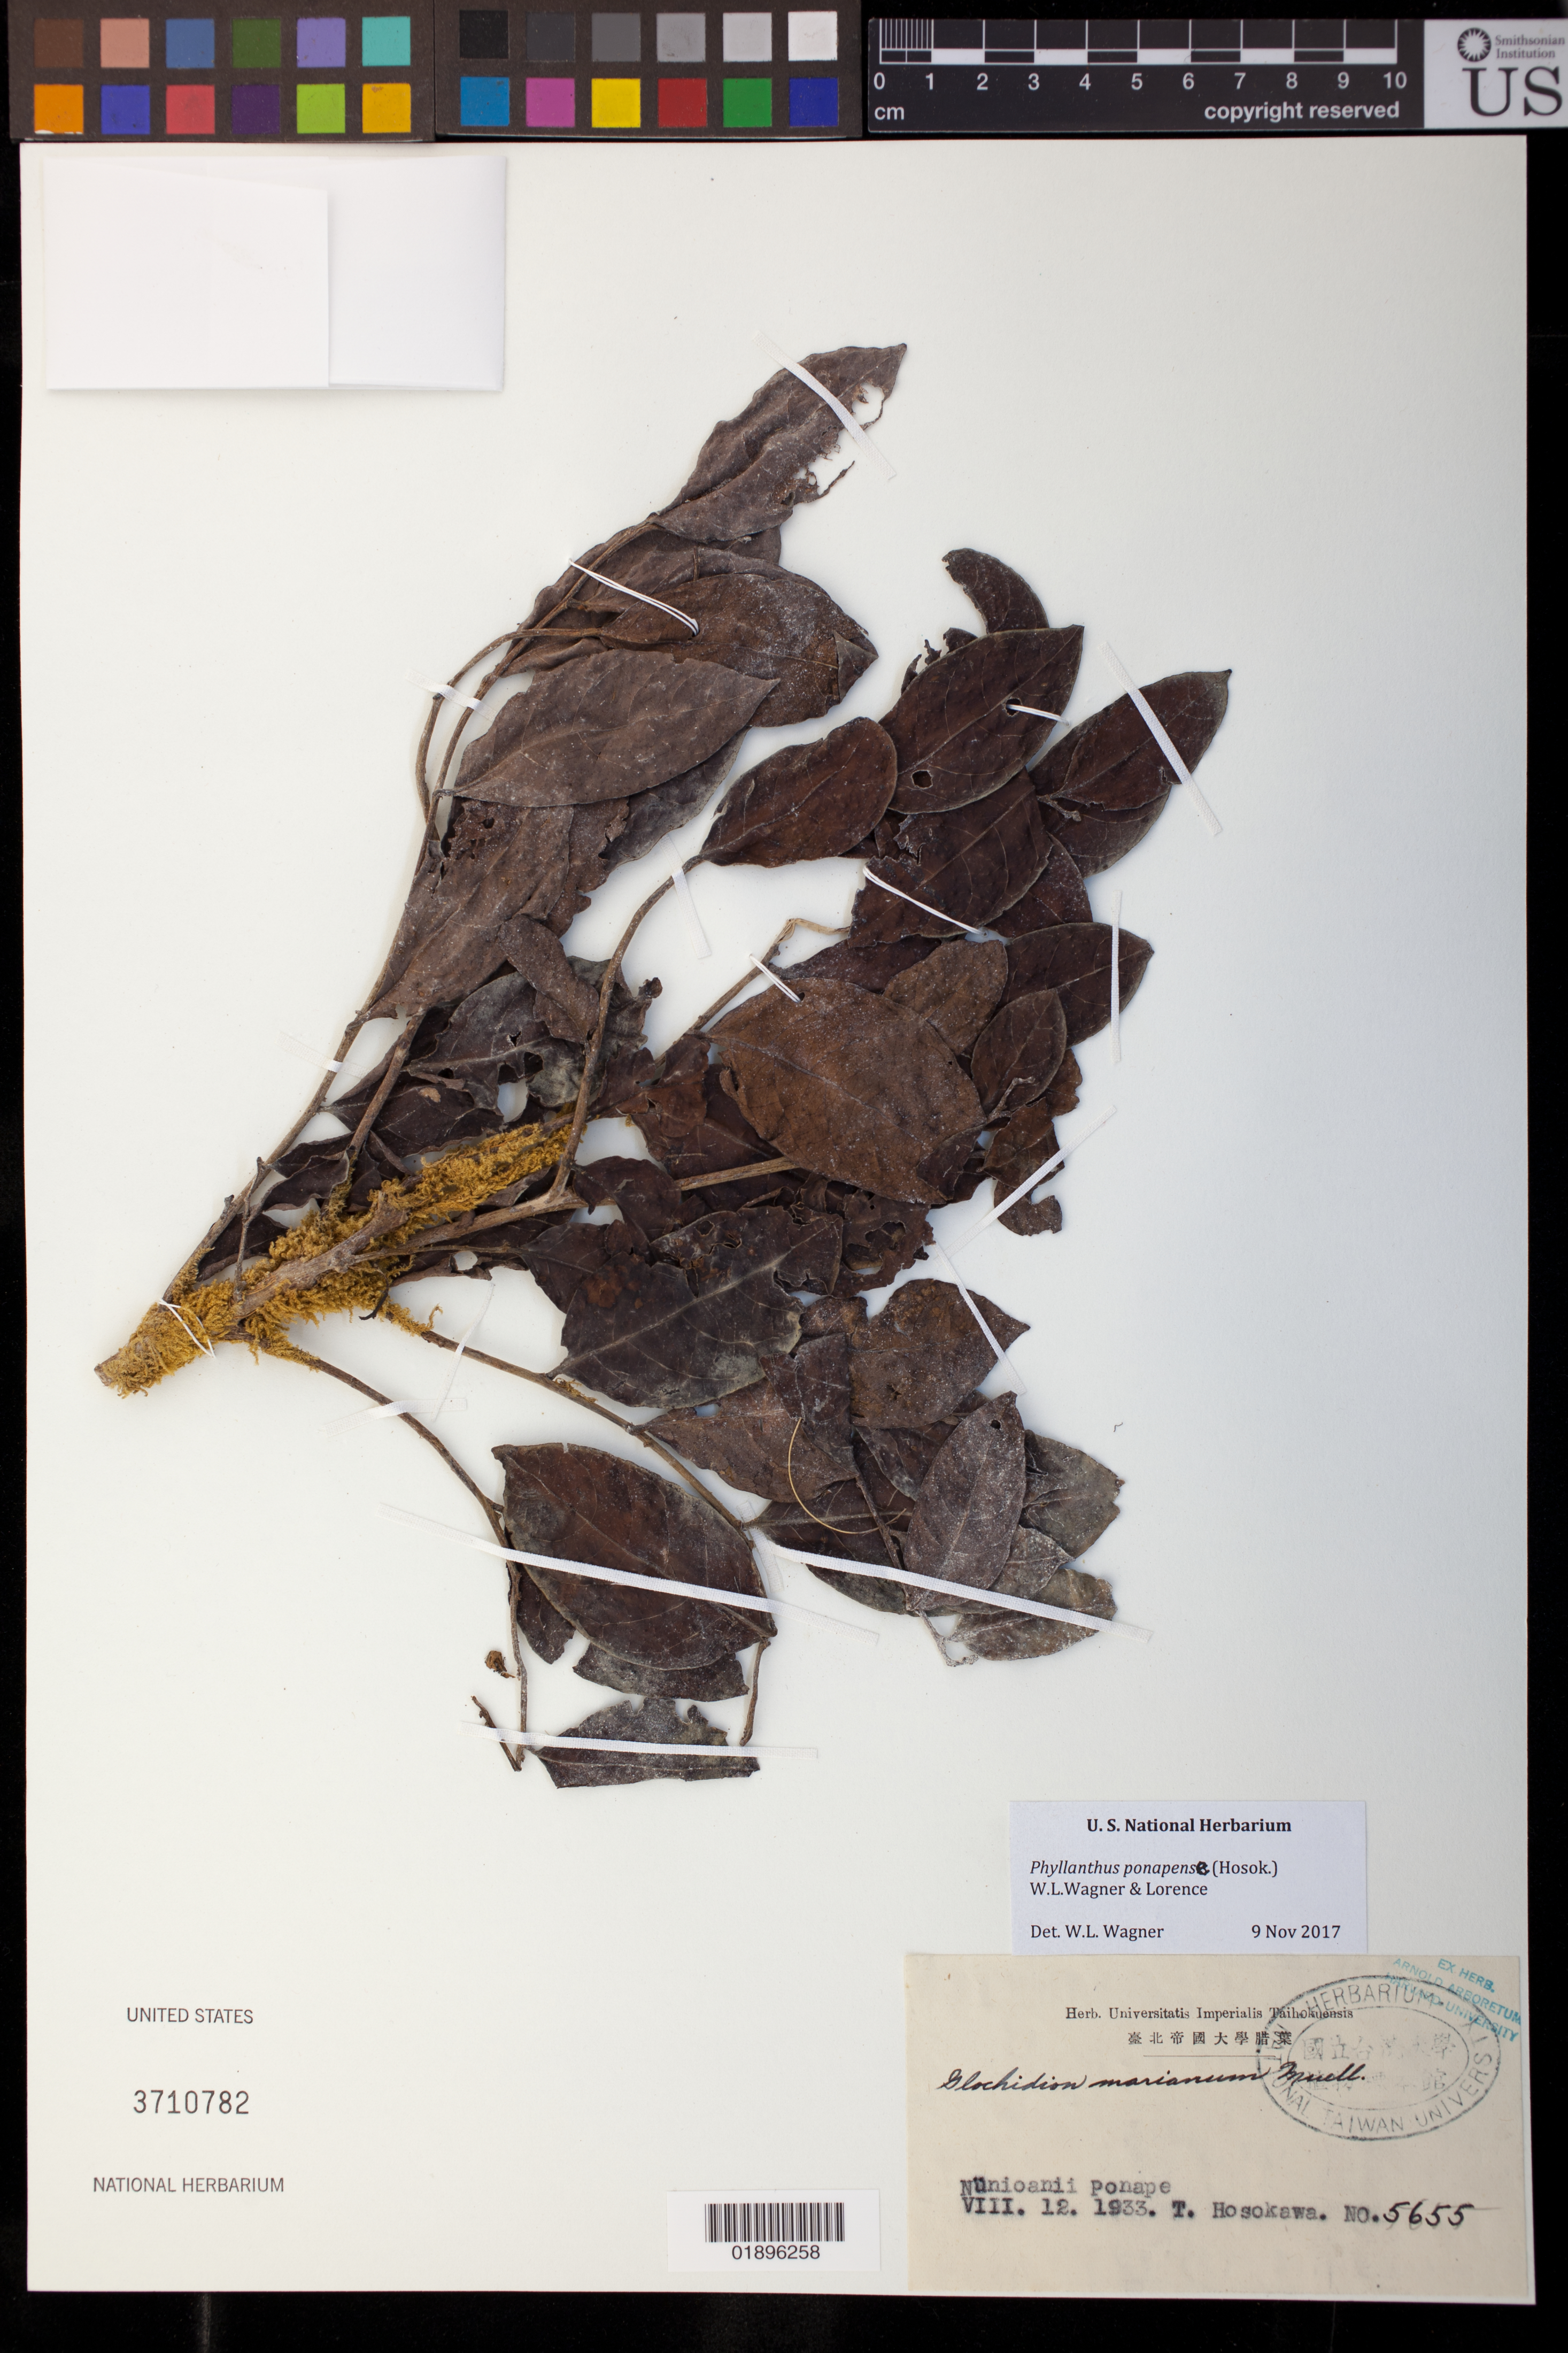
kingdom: Plantae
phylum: Tracheophyta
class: Magnoliopsida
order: Malpighiales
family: Phyllanthaceae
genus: Phyllanthus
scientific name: Phyllanthus ponapense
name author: (Hosok.) W.L. Wagner & Lorence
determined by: Wagner, W. L., (BOT), Smithsonian Institution - National Museum of Natural History (UNITED STATES)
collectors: T. Hosokawa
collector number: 5655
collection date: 1933-08-12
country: Micronesia, Federated States of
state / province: Pohnpei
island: Pohnpei [Ponape]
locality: Nunioanii Ponape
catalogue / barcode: US 3710782